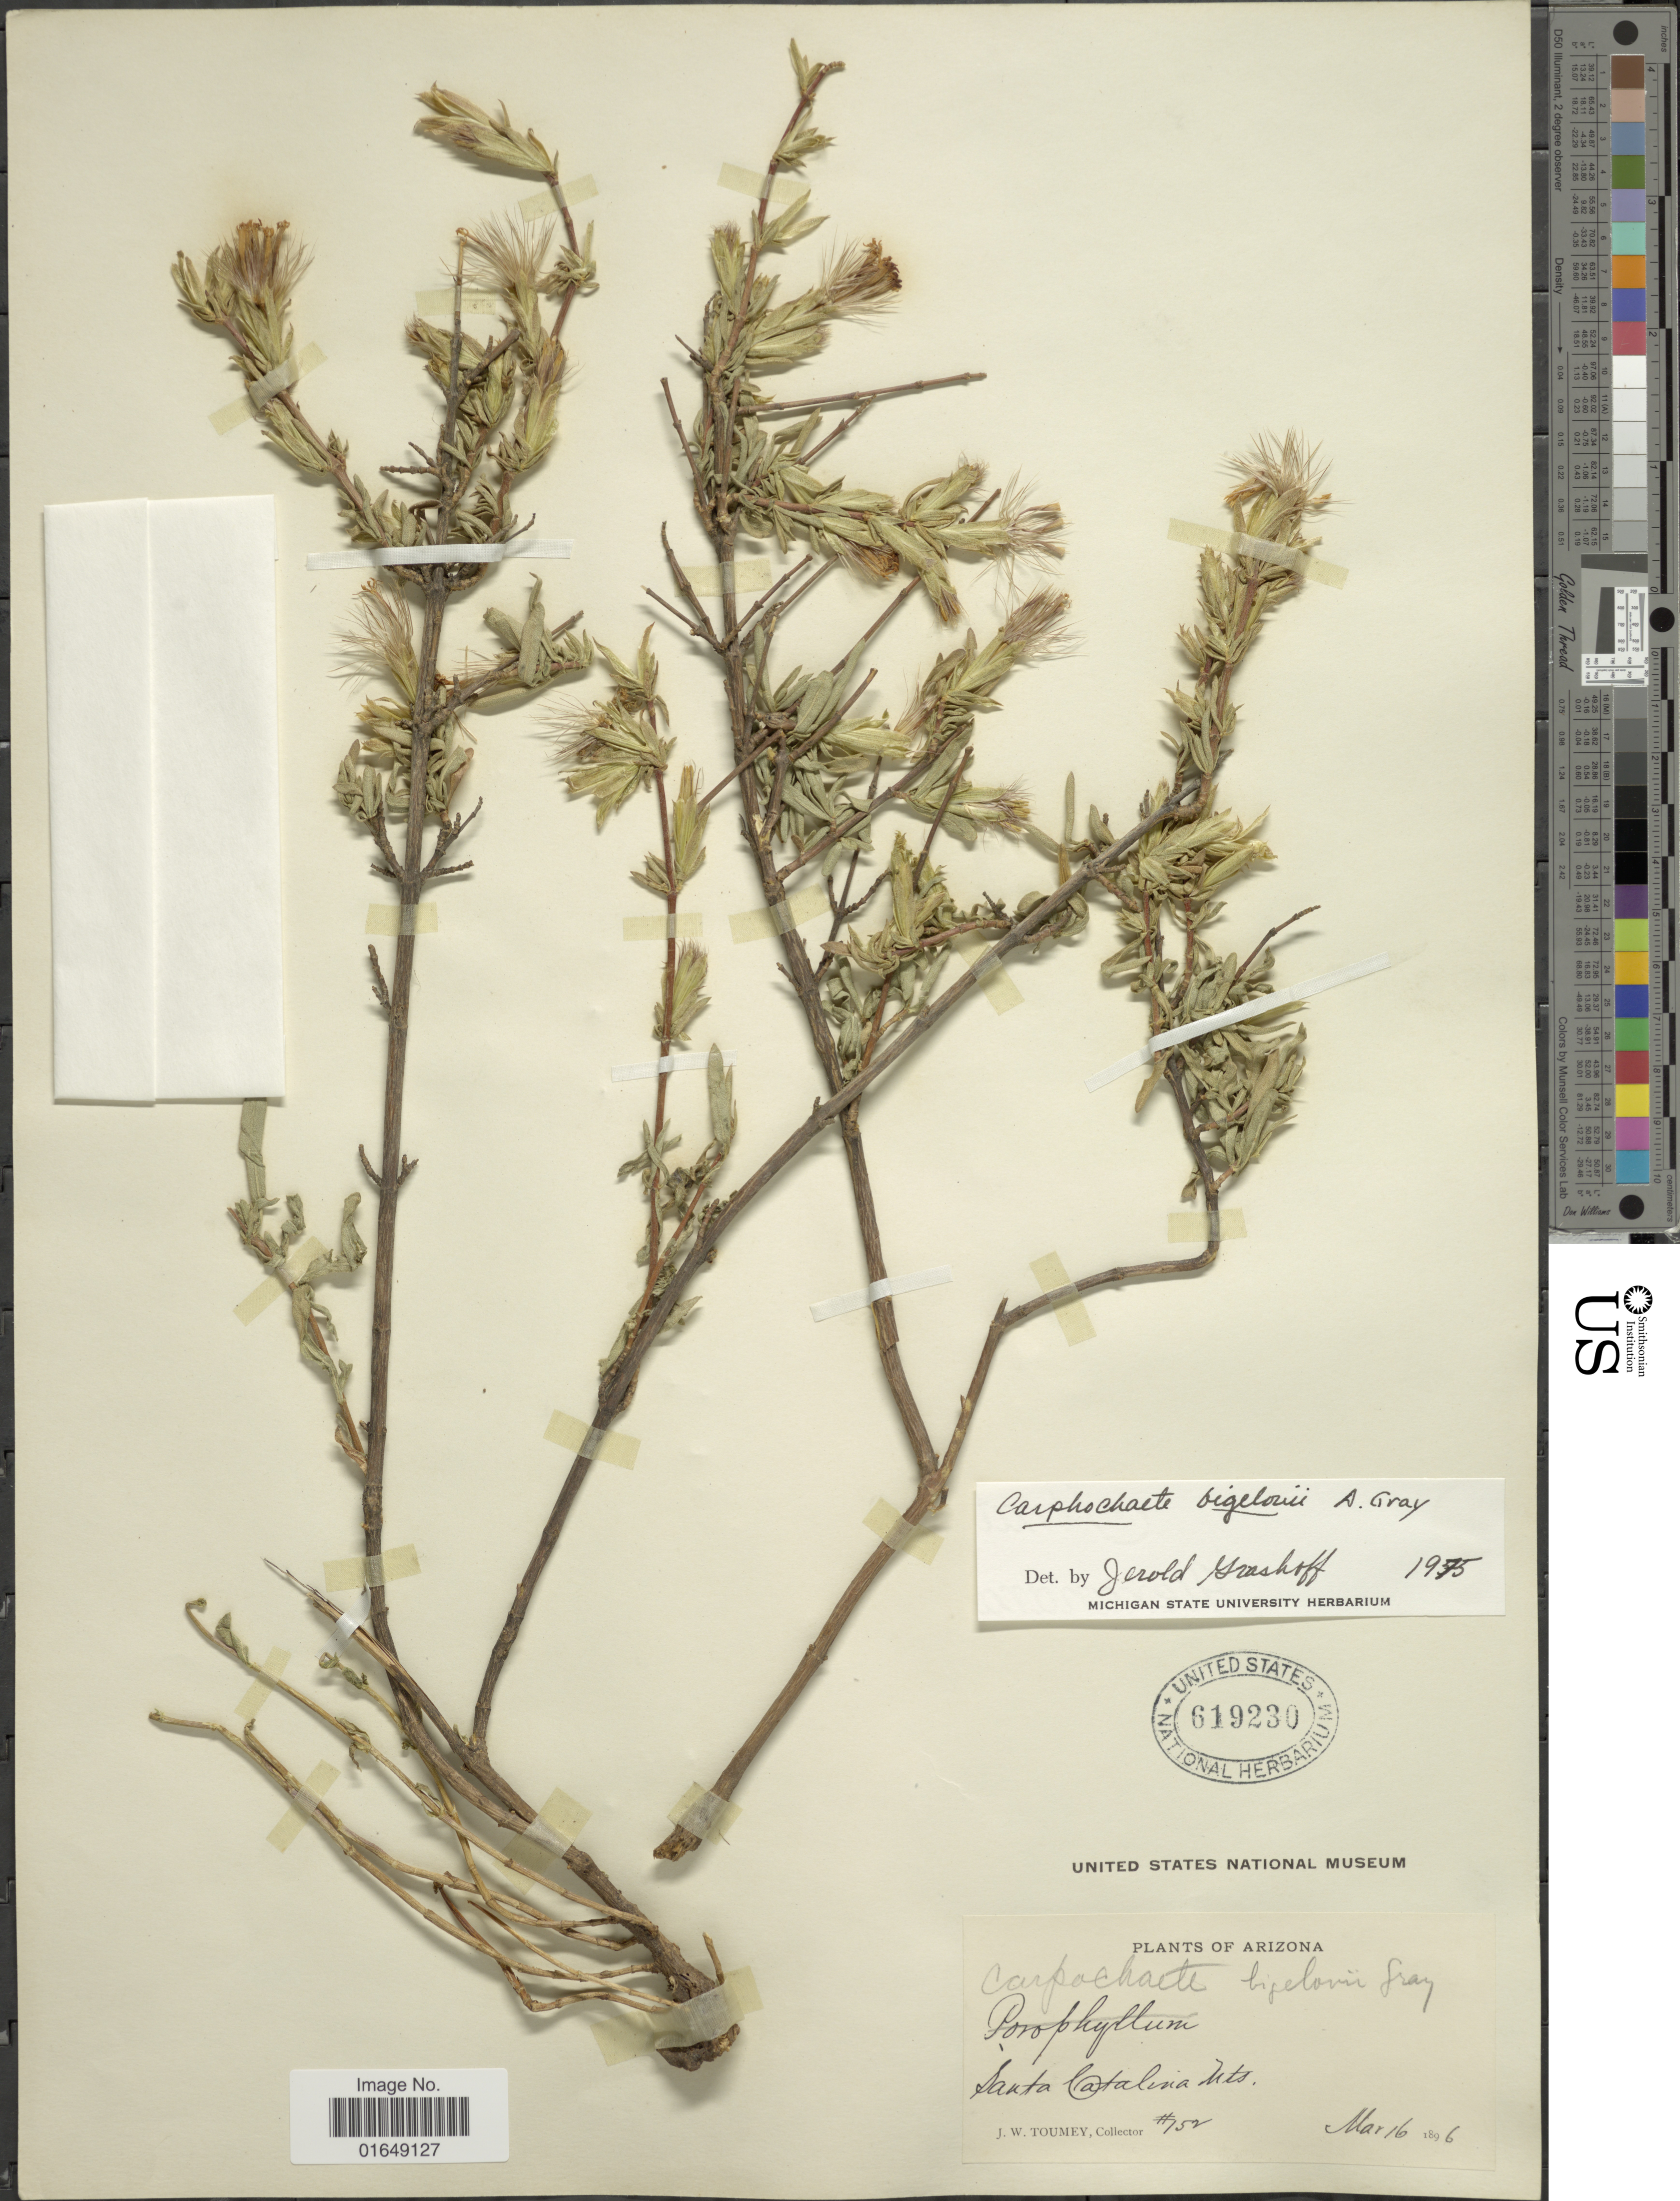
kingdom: Plantae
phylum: Tracheophyta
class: Magnoliopsida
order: Asterales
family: Asteraceae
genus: Carphochaete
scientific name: Carphochaete bigelovii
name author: A. Gray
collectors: J. W. Toumey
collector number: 752*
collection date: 1896-03-16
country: United States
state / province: Arizona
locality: Santa Catalina Mts.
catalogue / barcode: US 619230